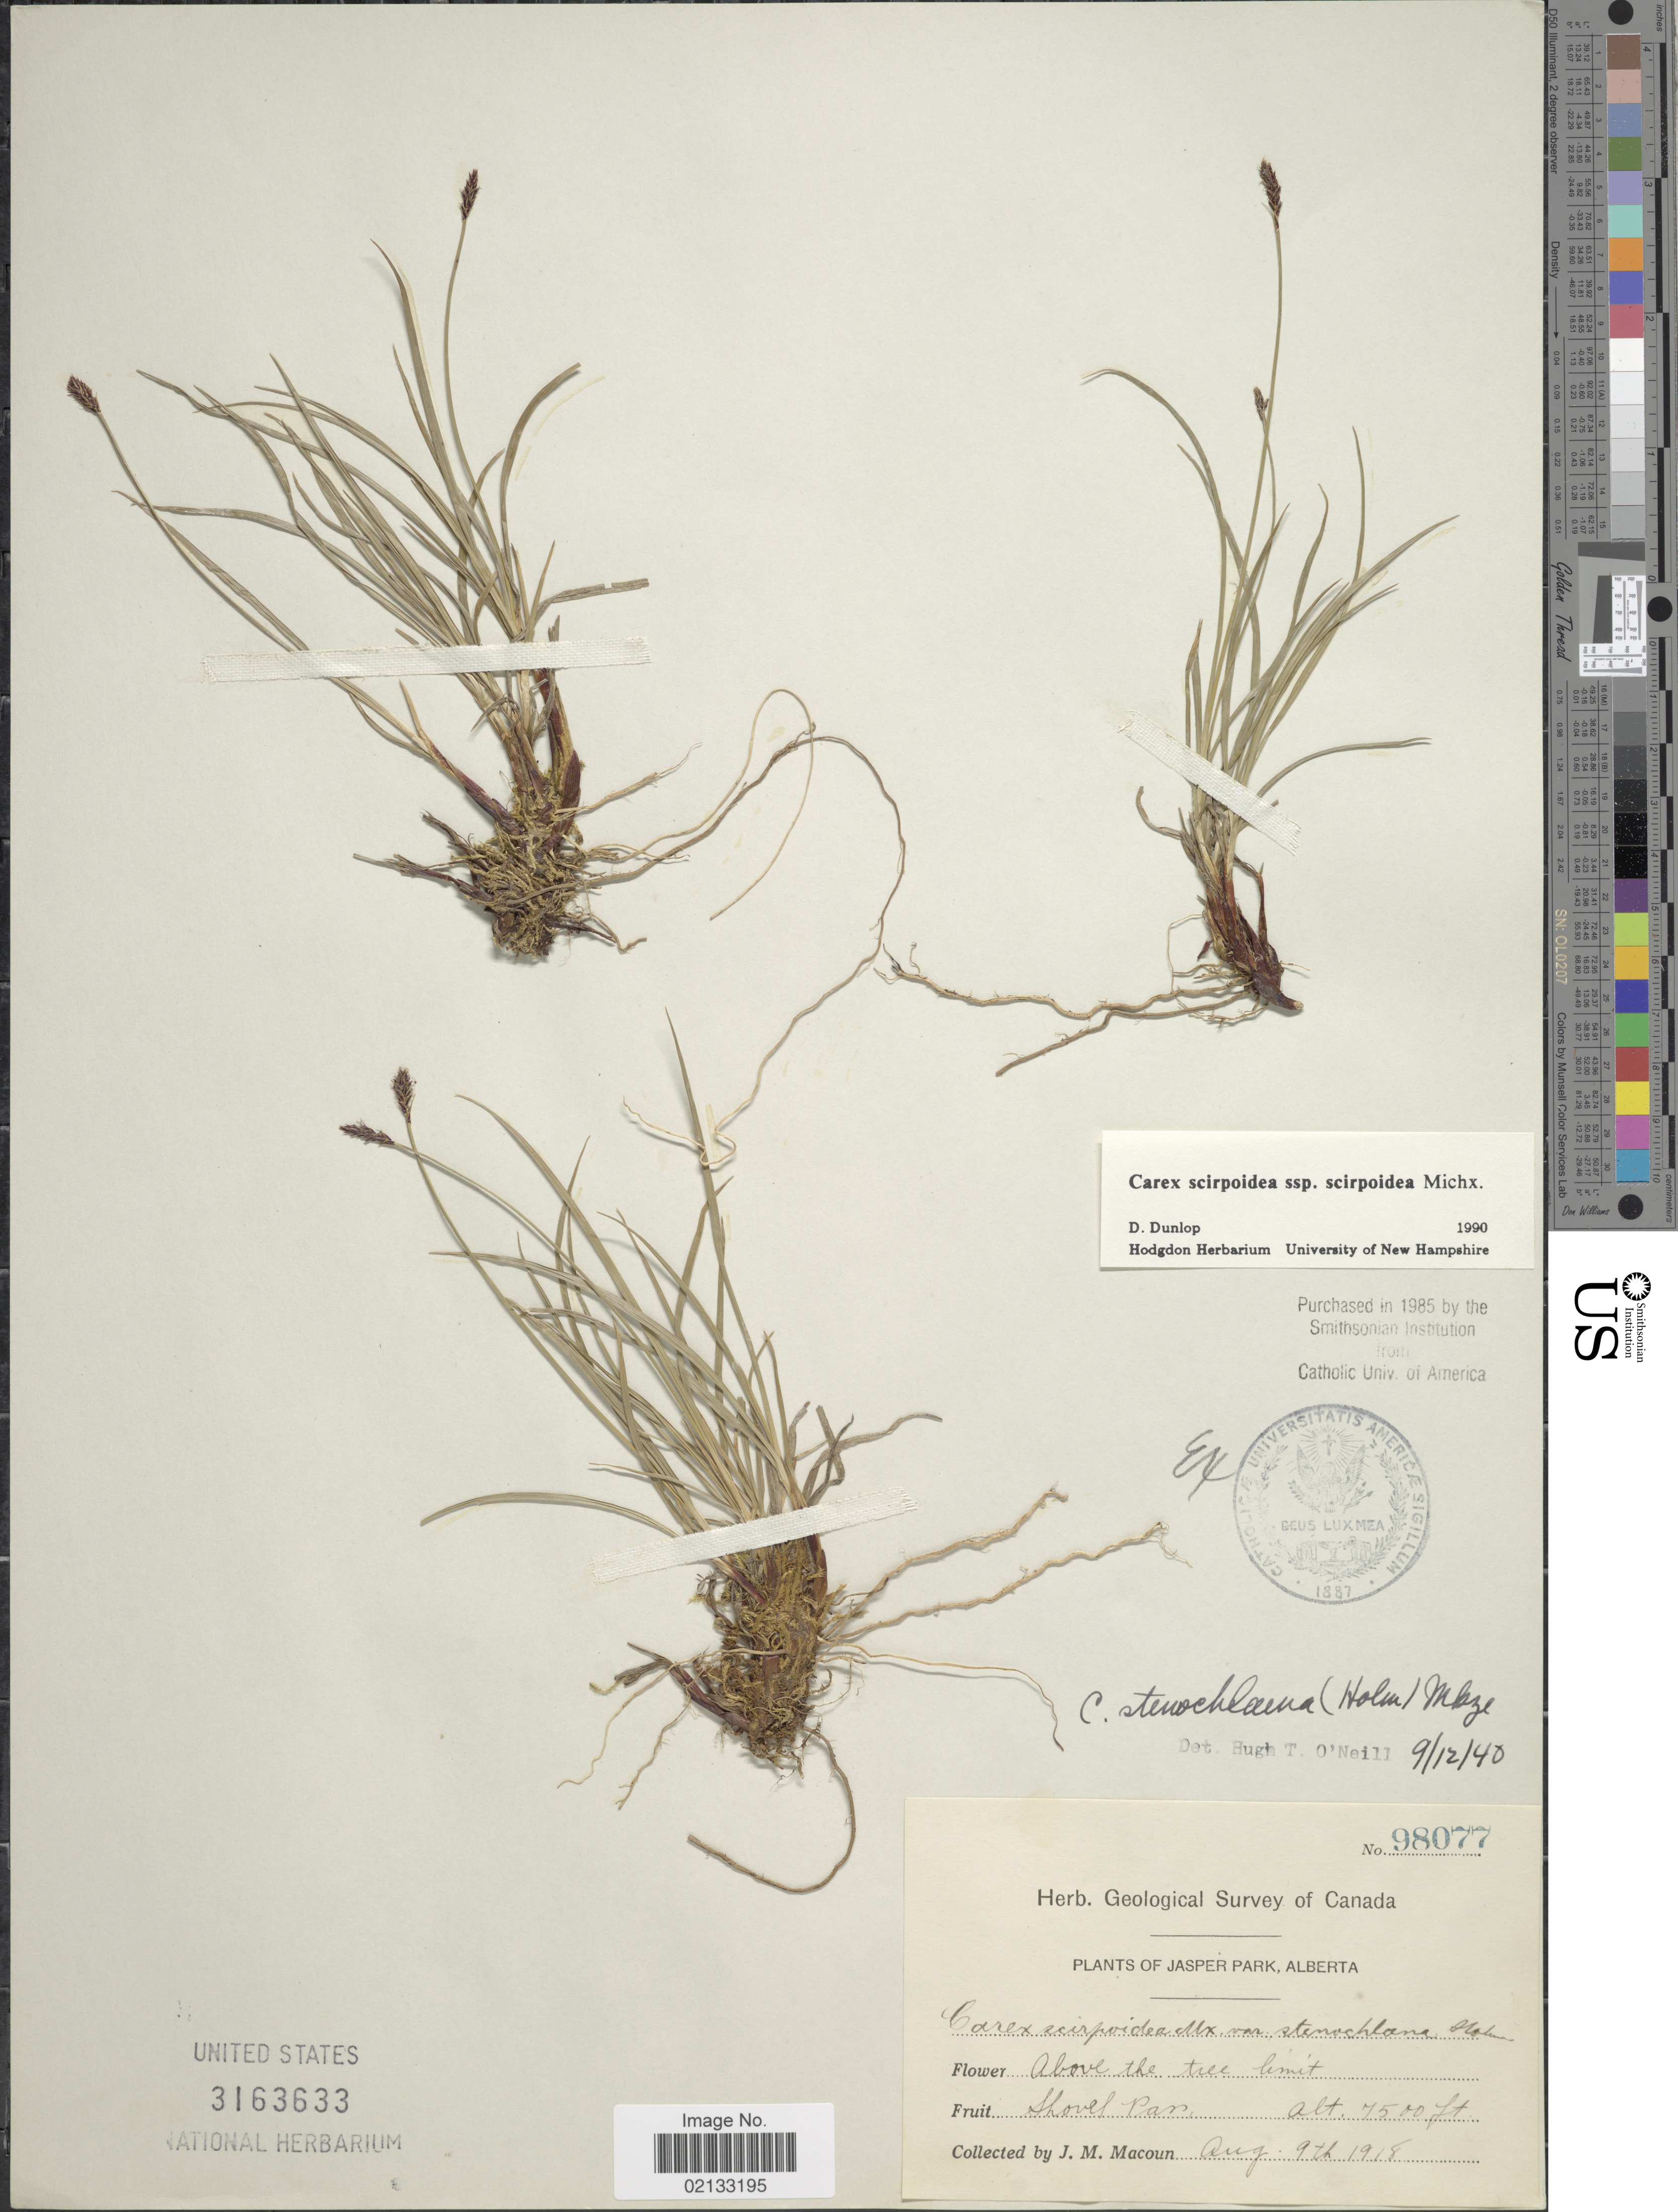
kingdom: Plantae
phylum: Tracheophyta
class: Liliopsida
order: Poales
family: Cyperaceae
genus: Carex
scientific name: Carex scirpoidea subsp. scirpoidea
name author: Michx.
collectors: J. M. Macoun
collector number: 98077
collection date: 1918-08-09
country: Canada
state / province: Alberta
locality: Jasper Park. Above the tree limit. Shovel Pass.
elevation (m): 2286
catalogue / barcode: US 3163633